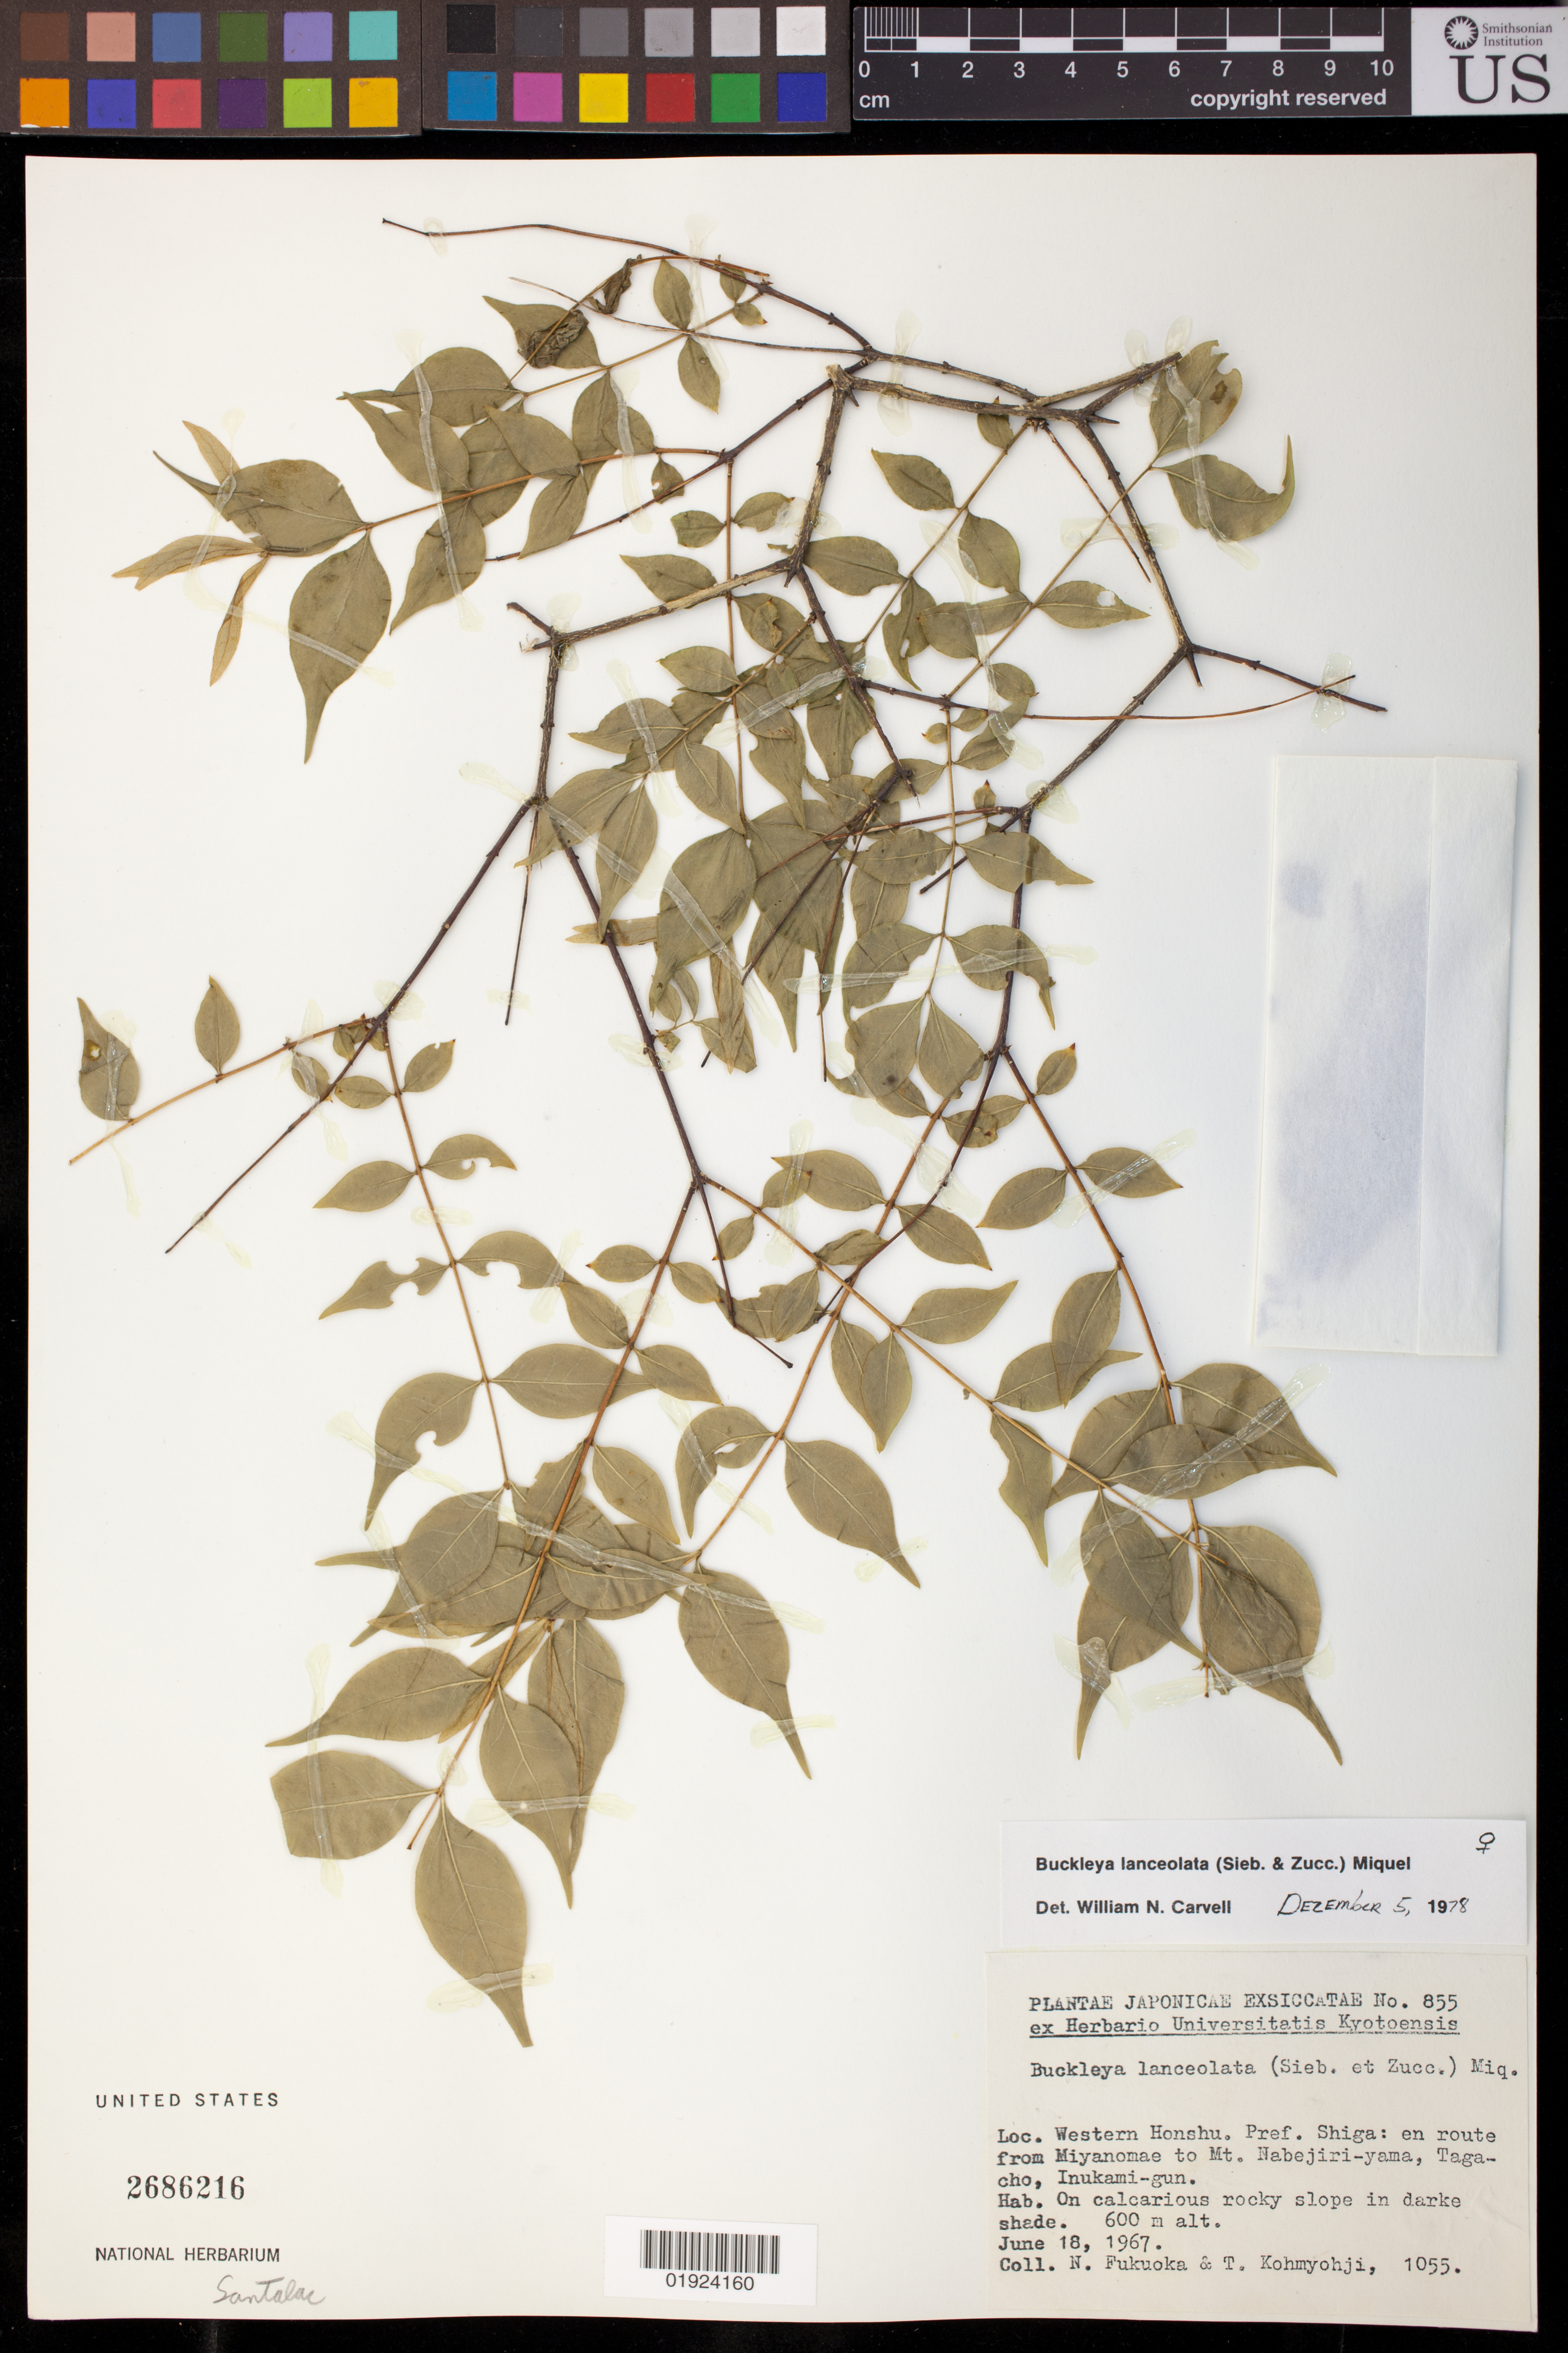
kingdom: Plantae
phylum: Tracheophyta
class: Magnoliopsida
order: Santalales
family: Thesiaceae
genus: Buckleya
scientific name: Buckleya lanceolata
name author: (Siebold & Zucc.) Miq.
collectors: N. Fukuoka & T. Kohmyohji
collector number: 1055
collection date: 1967-06-18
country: Japan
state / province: Siga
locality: Western Honshu. en route from Miyanomae to Mt. Nabejiri-yama, Tagacho, Inukami-gun.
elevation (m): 600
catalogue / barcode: US 2686216